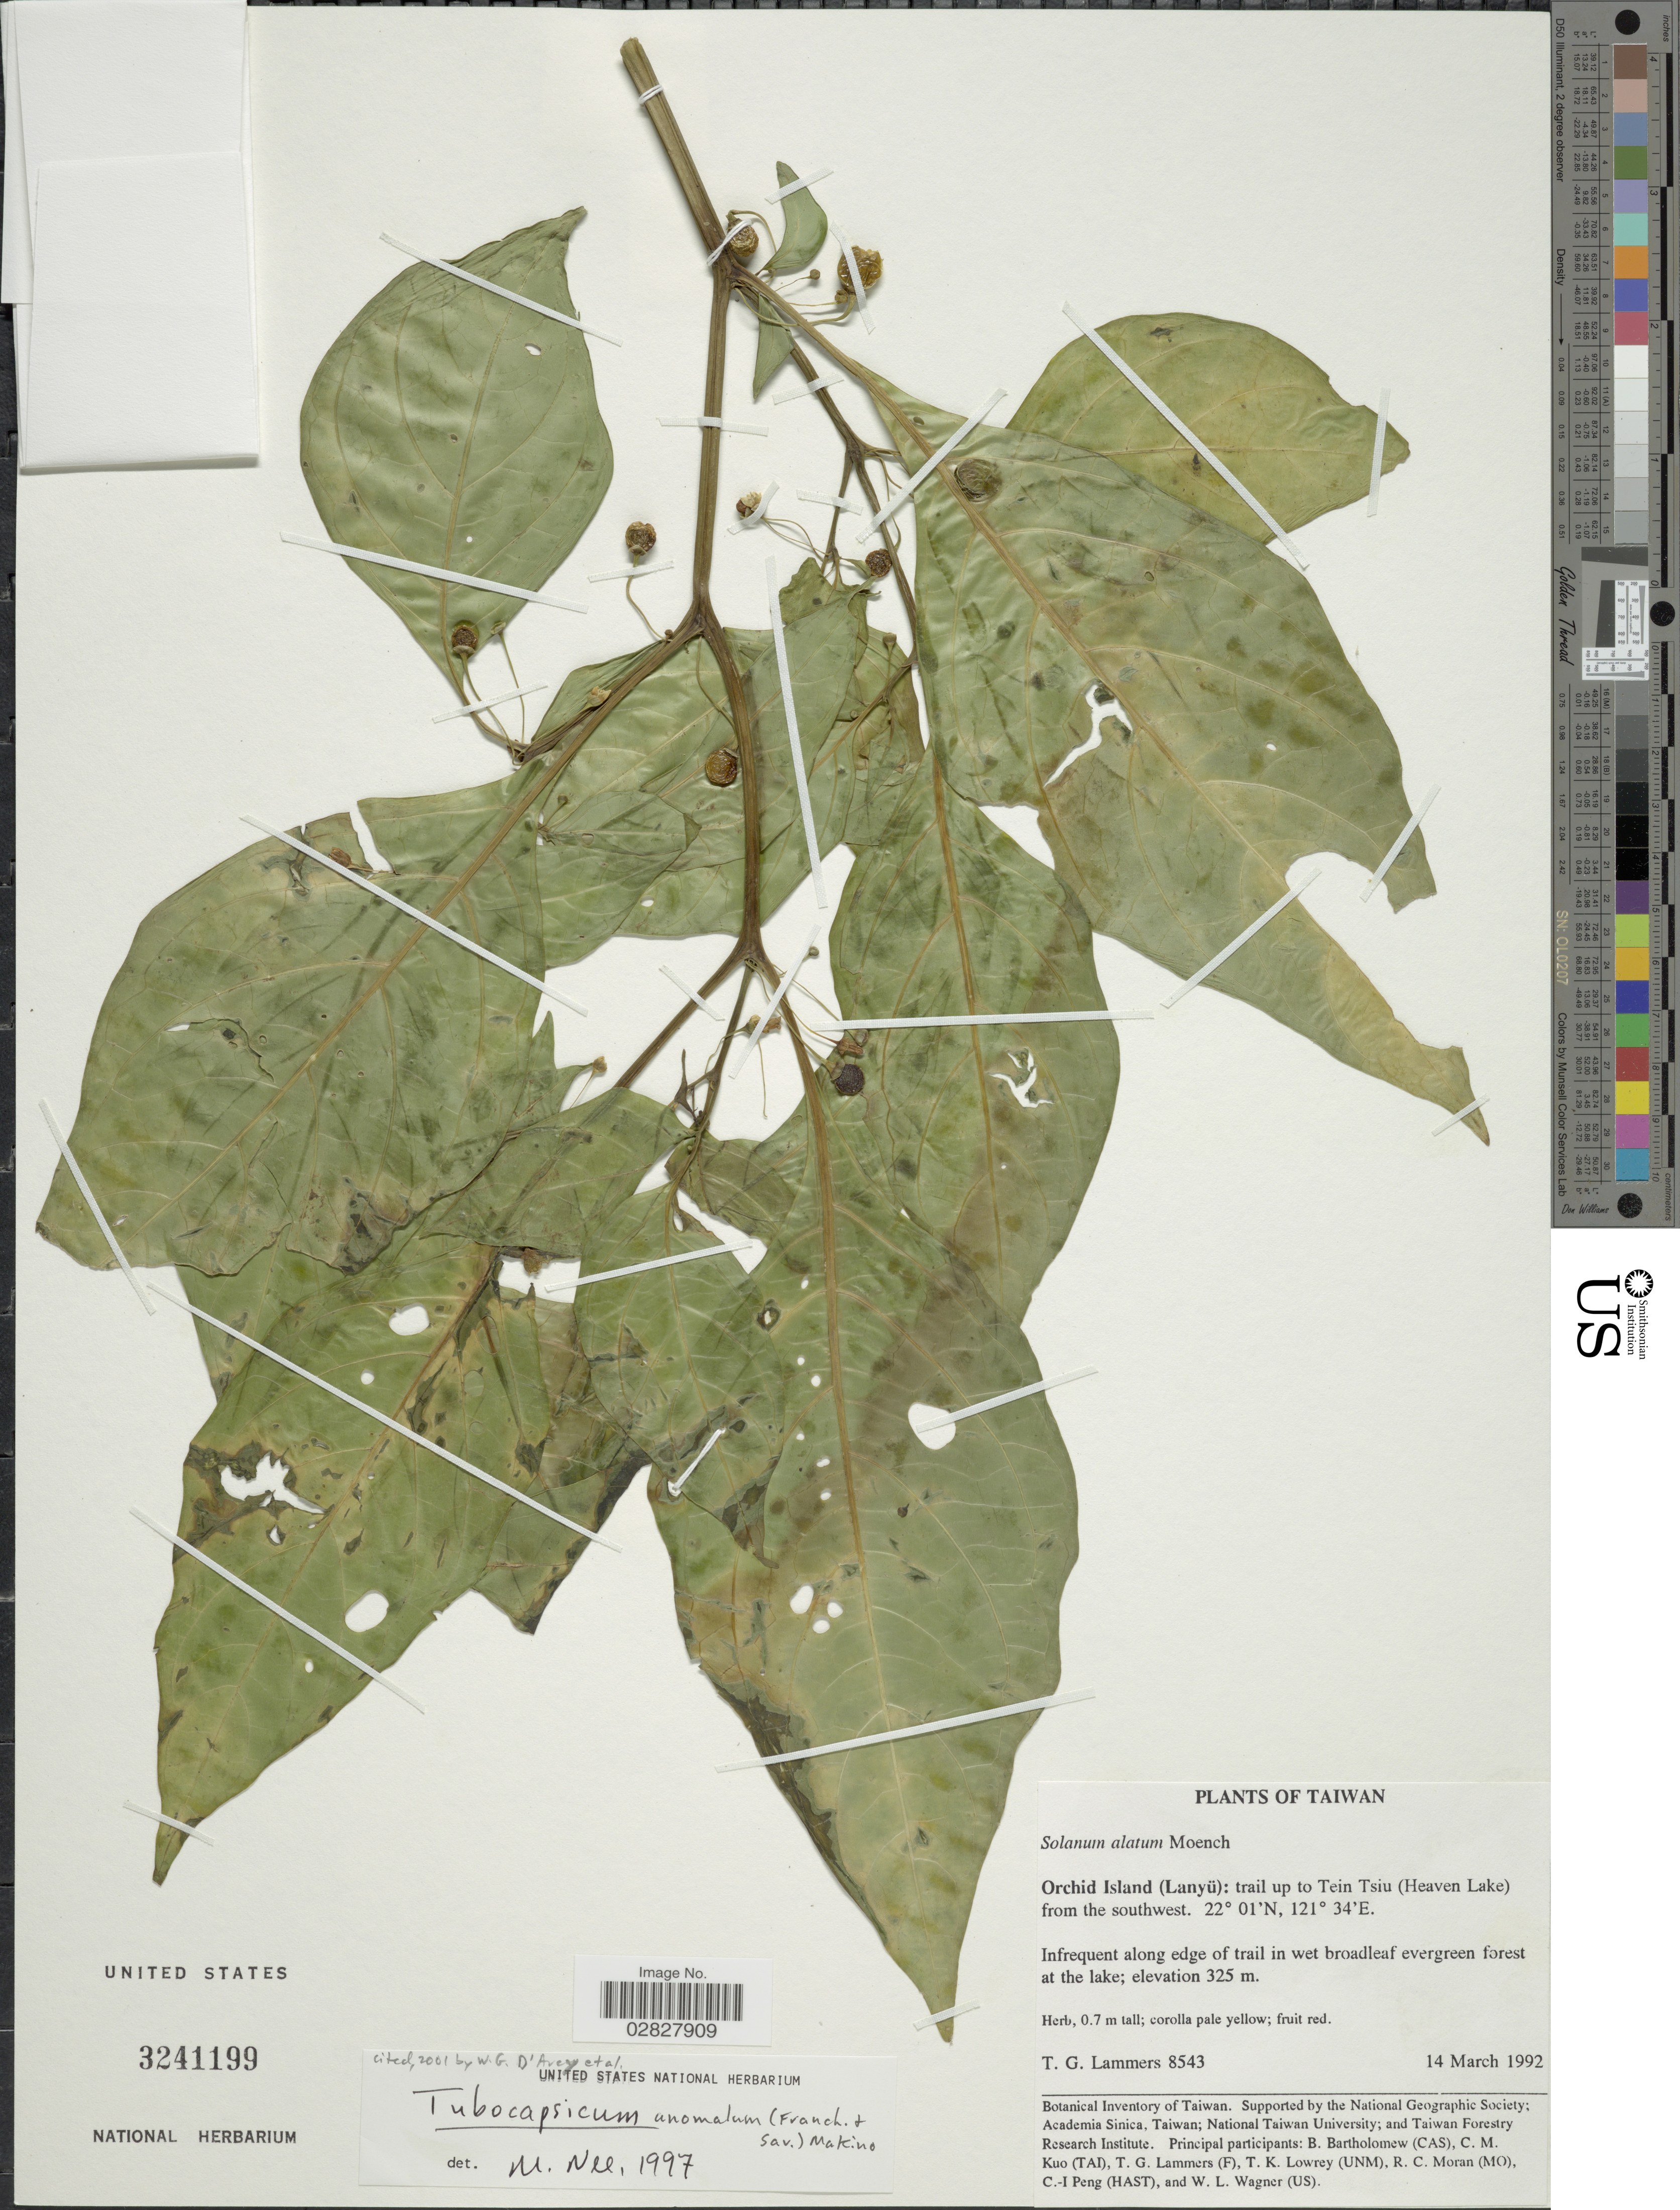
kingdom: Plantae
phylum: Tracheophyta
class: Magnoliopsida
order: Solanales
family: Solanaceae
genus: Tubocapsicum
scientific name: Tubocapsicum anomalum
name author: (Franch. & Sav.) Makino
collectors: T. Lammers, B. Bartholomew, C. Kuo, T. Lowrey & et al.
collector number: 8543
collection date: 1992-03-14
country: Taiwan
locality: Orchid Island (Lanyü): trail up to Tein Tsiu (Heaven Lake) from the southwest.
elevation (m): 325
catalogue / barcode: US 3241199